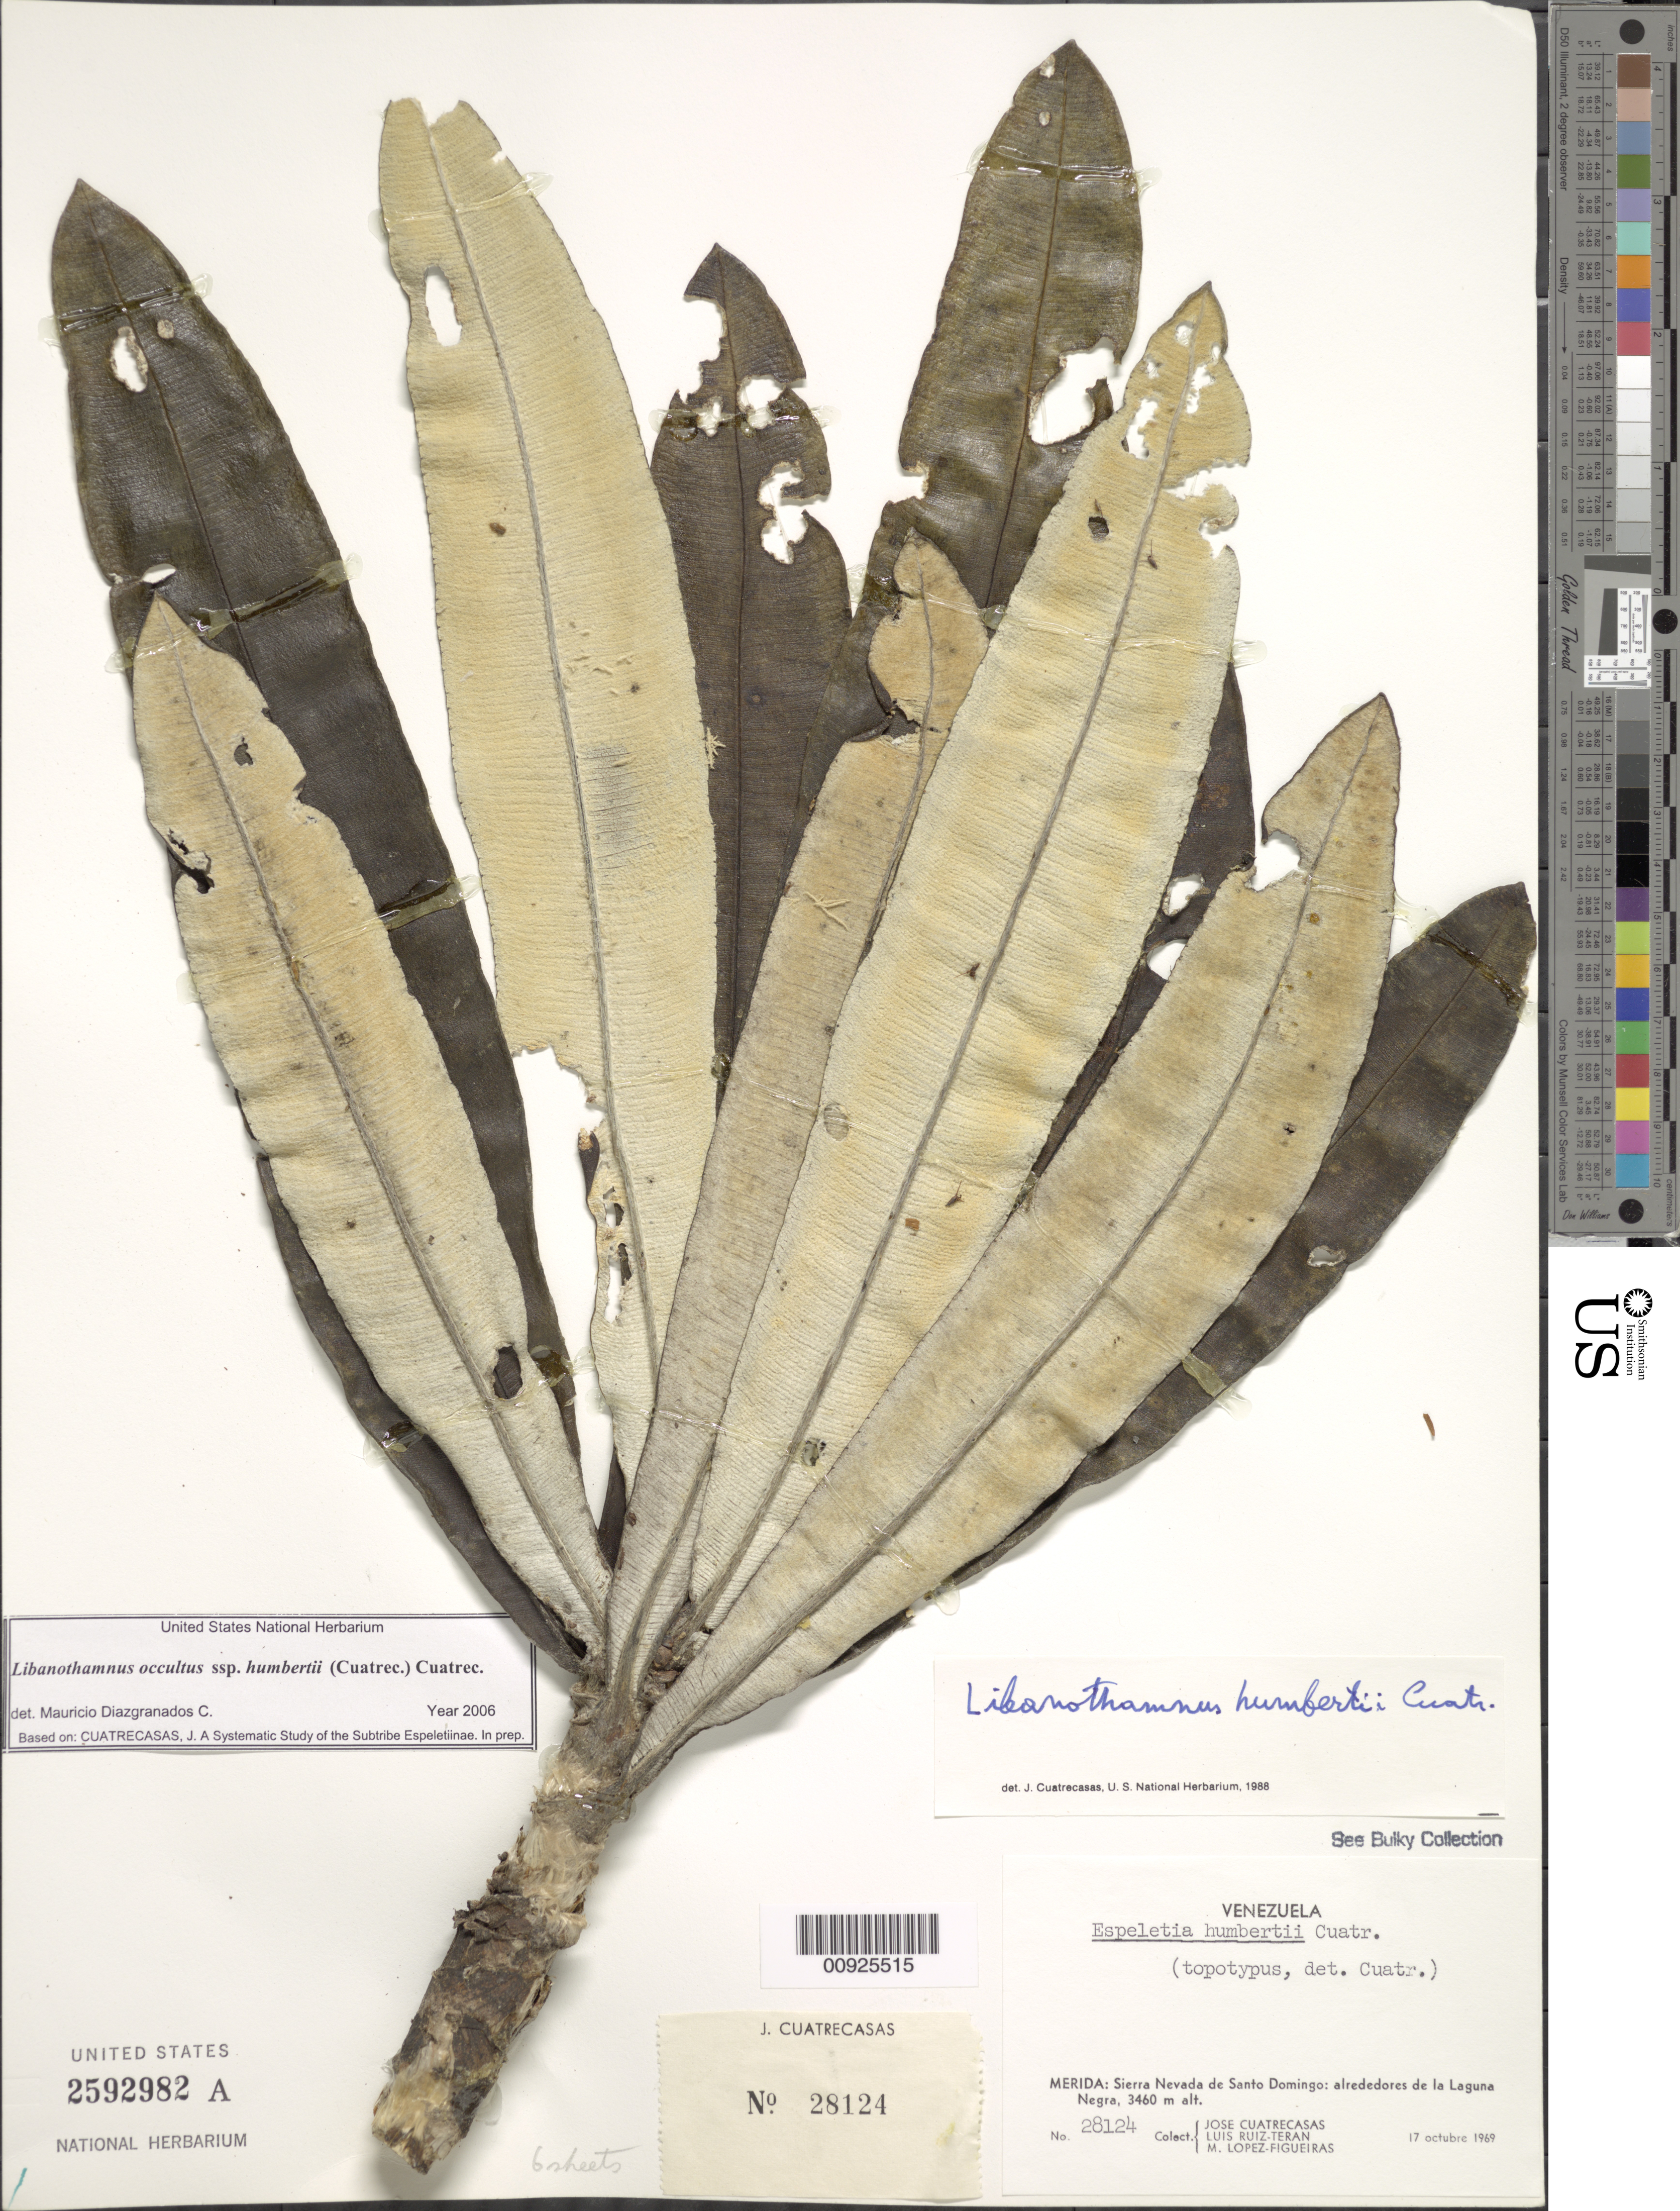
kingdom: Plantae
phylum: Tracheophyta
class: Magnoliopsida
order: Asterales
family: Asteraceae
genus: Libanothamnus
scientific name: Libanothamnus occultus subsp. humbertii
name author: (Cuatrec.) Cuatrec.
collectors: J. Cuatrecasas, L. E. Ruíz-Terán & M. López Figueiras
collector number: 28124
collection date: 1969-10-17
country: Venezuela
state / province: Mérida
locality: Sierra de Santo Domingo, Laguna Negra (southeast of Laguna de Mucubají)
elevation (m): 3460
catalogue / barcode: US 2592982